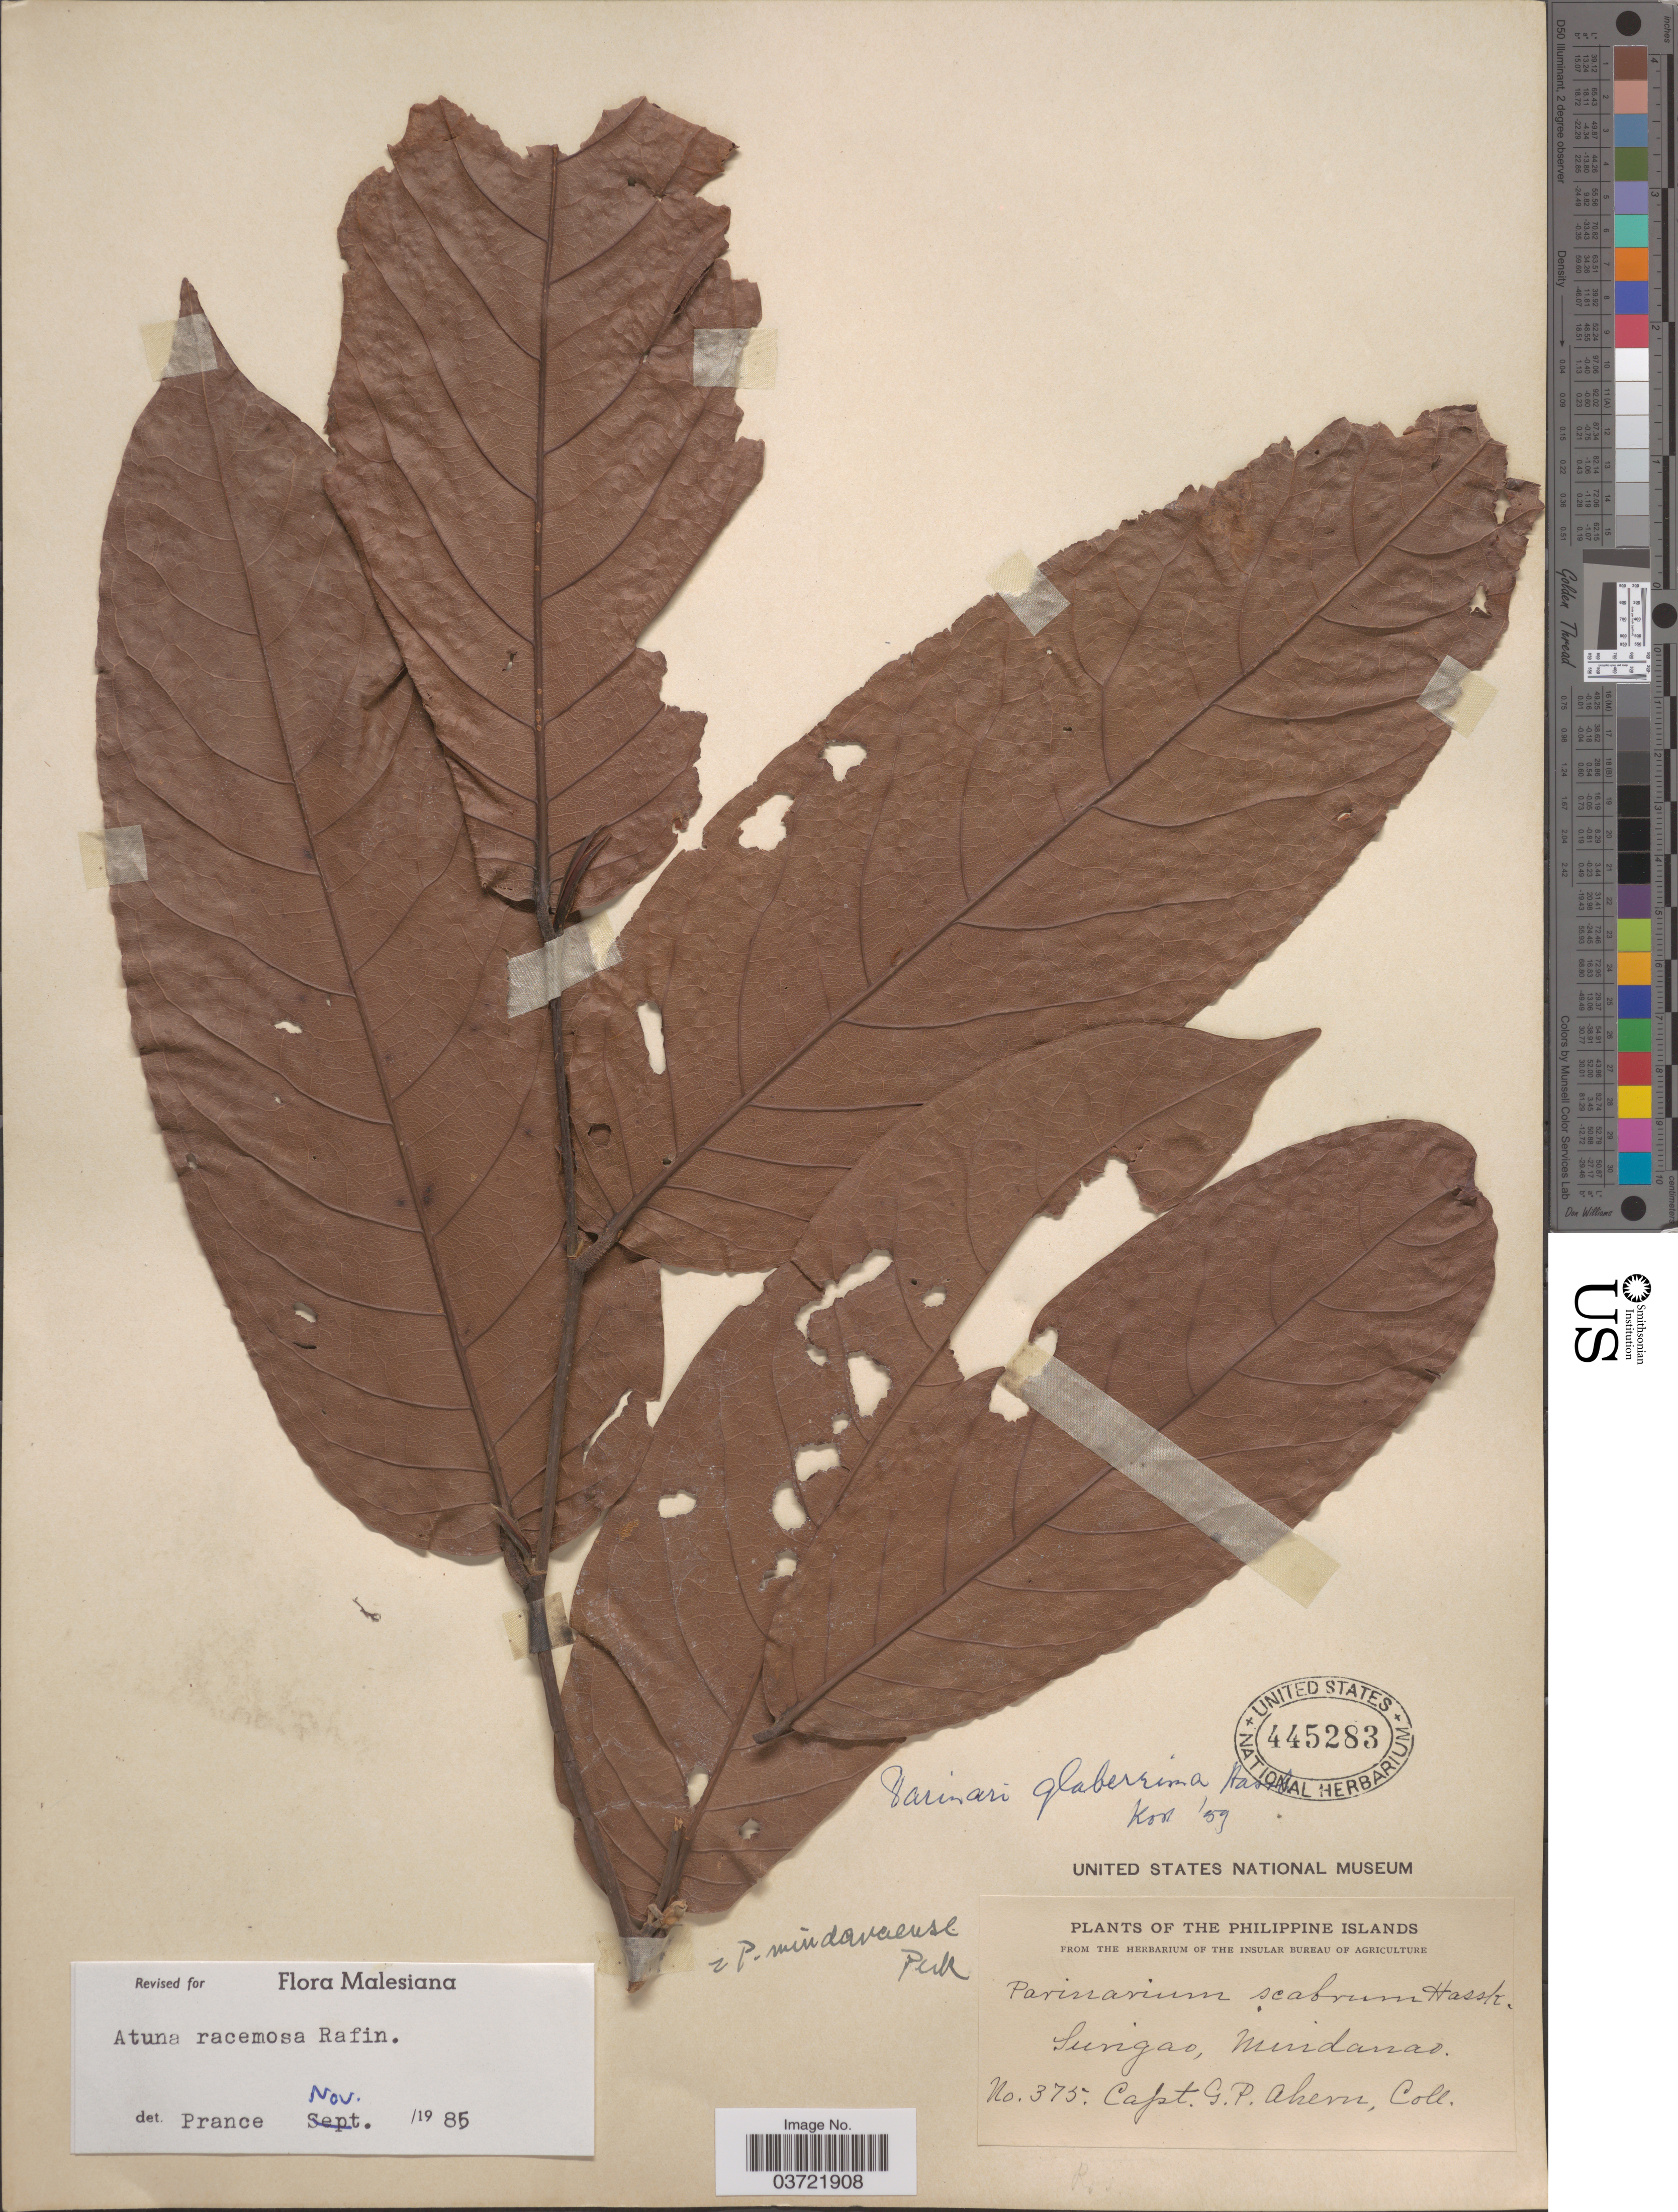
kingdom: Plantae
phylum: Tracheophyta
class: Magnoliopsida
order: Malpighiales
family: Chrysobalanaceae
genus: Atuna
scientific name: Atuna racemosa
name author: Raf.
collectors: G. Ahern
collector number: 375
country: Philippines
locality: Surigao, Mindanao.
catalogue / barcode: US 445283